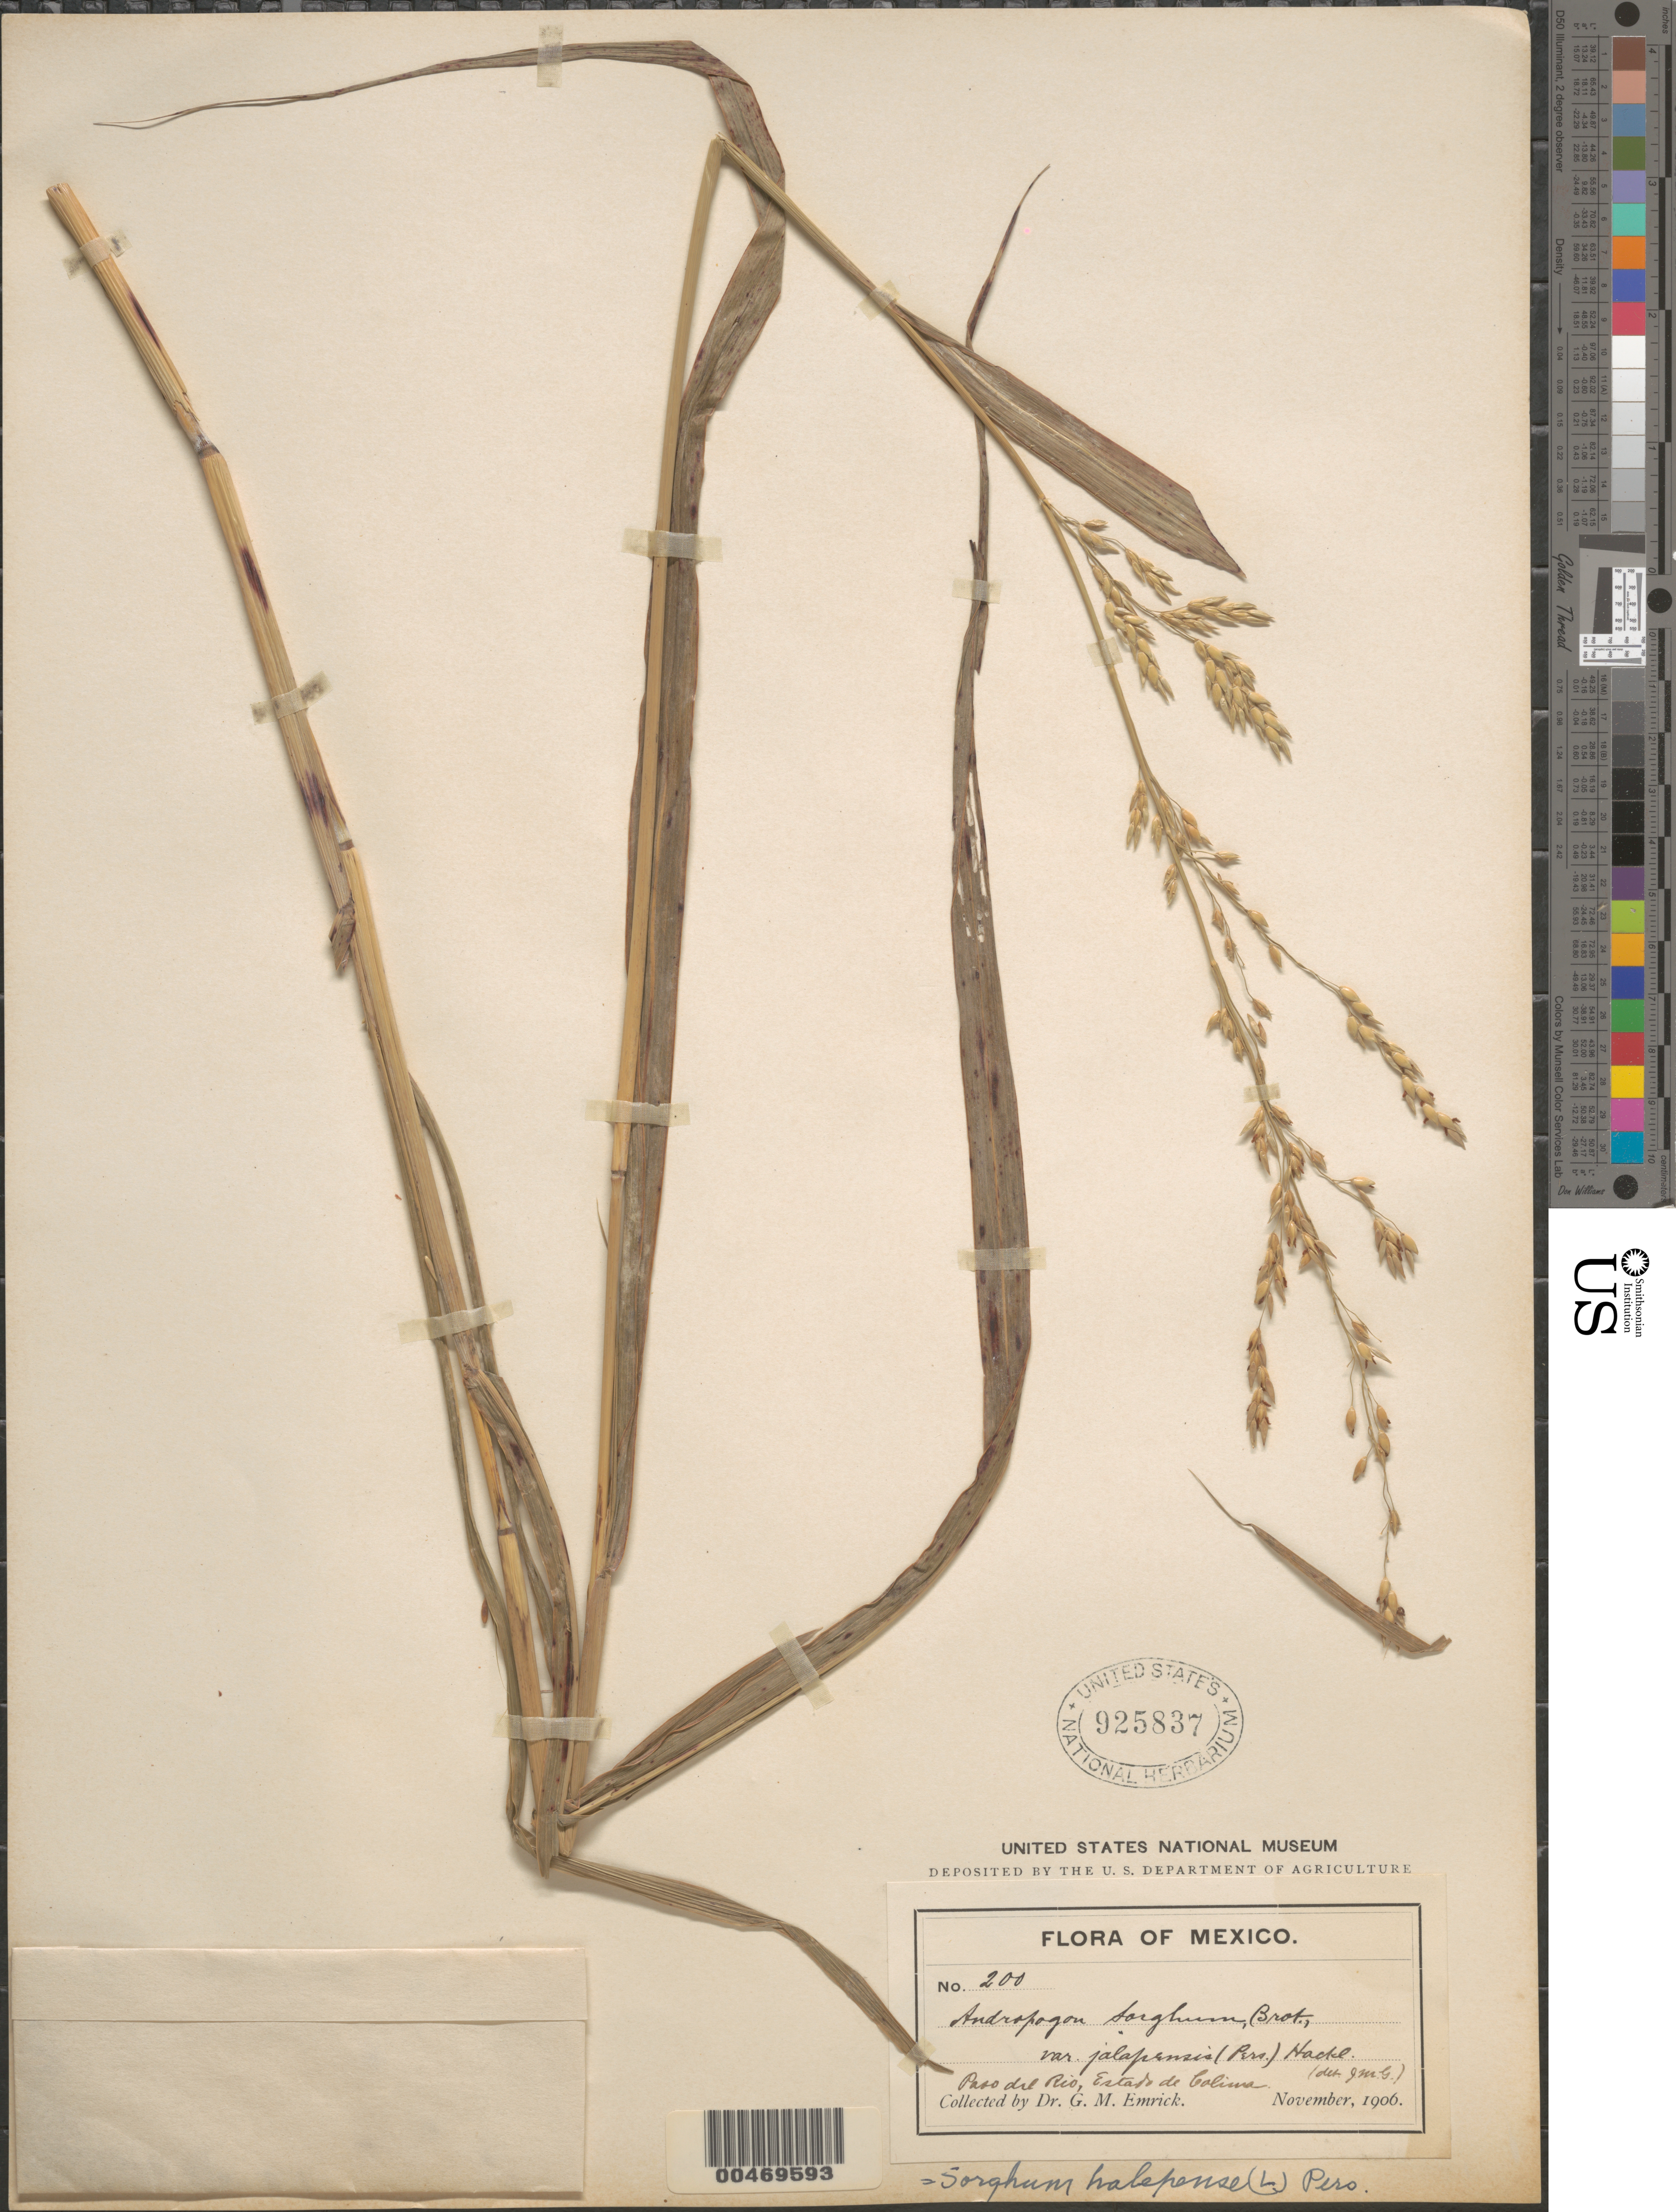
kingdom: Plantae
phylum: Tracheophyta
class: Liliopsida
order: Poales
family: Poaceae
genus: Sorghum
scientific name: Sorghum halepense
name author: (L.) Pers.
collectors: G. Emrick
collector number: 200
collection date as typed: Nov 1906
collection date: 1906-11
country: Mexico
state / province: Colima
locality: Pass del Rio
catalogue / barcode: US 925837